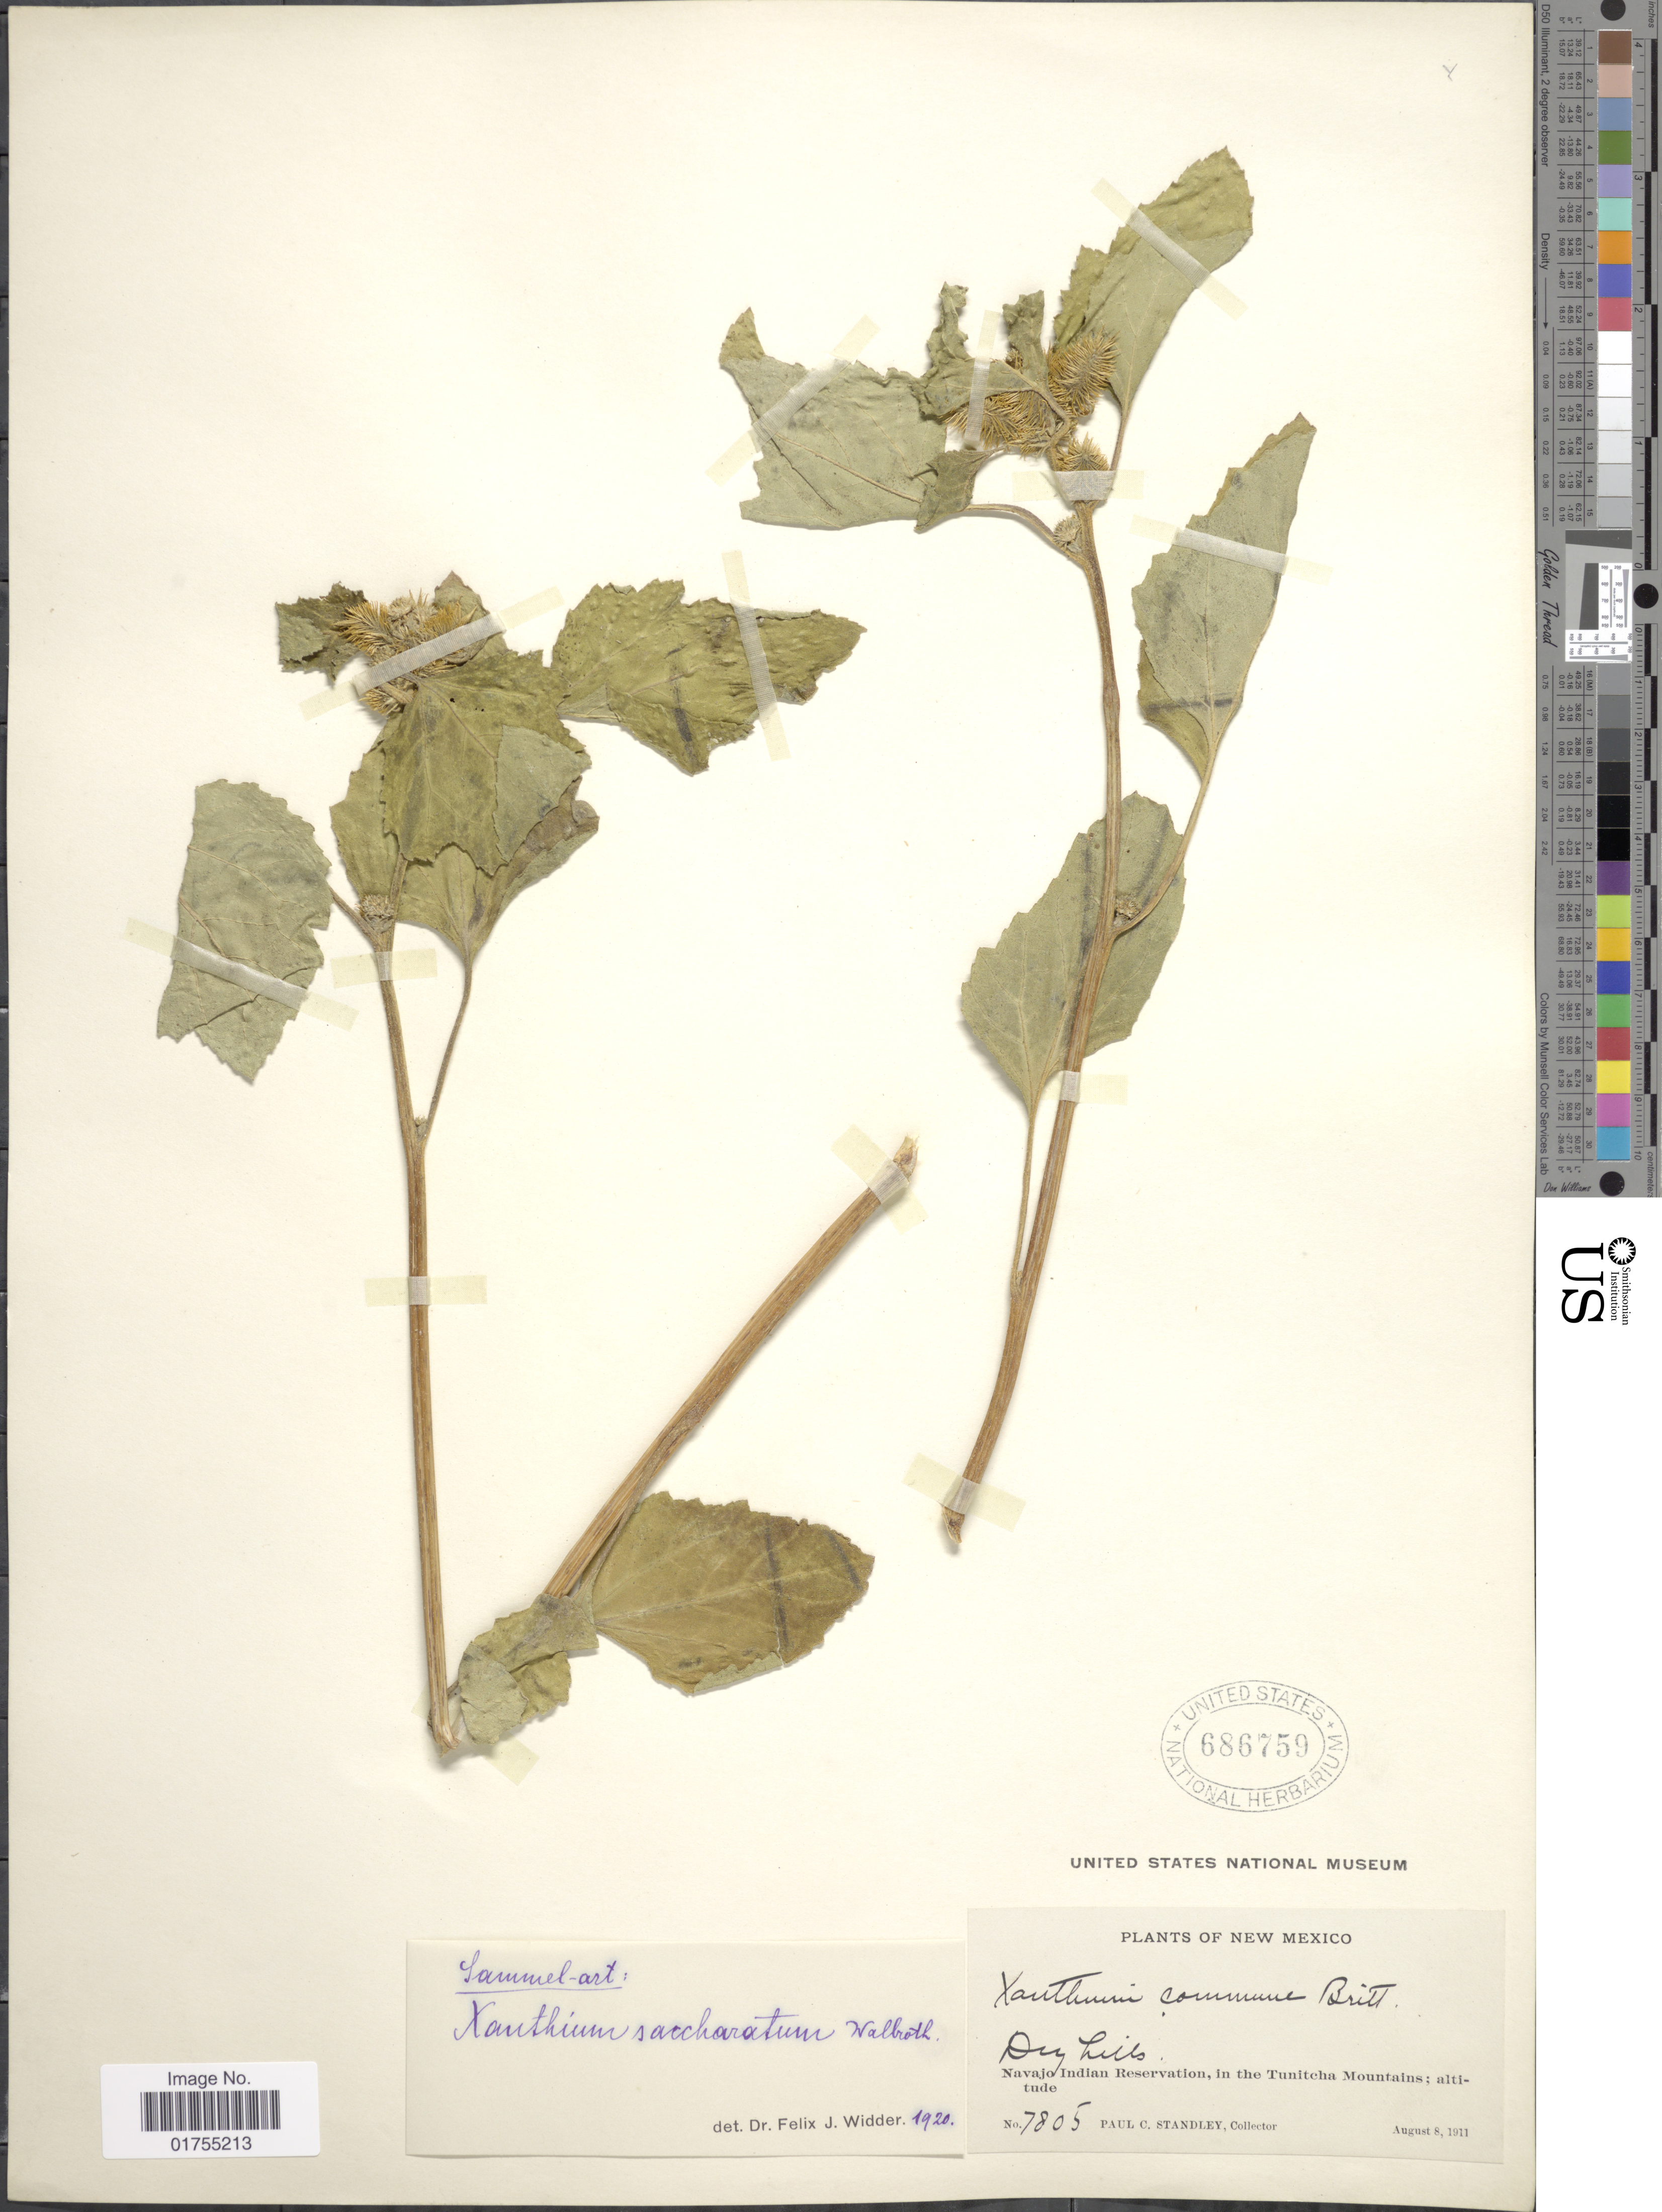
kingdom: Plantae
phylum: Tracheophyta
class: Magnoliopsida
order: Asterales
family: Asteraceae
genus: Xanthium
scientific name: Xanthium strumarium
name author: L.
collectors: P. C. Standley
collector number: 7805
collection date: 1911-08-08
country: United States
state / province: New Mexico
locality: Navajo Indian Reservation, in the Tunitcha Mountains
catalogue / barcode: US 686759